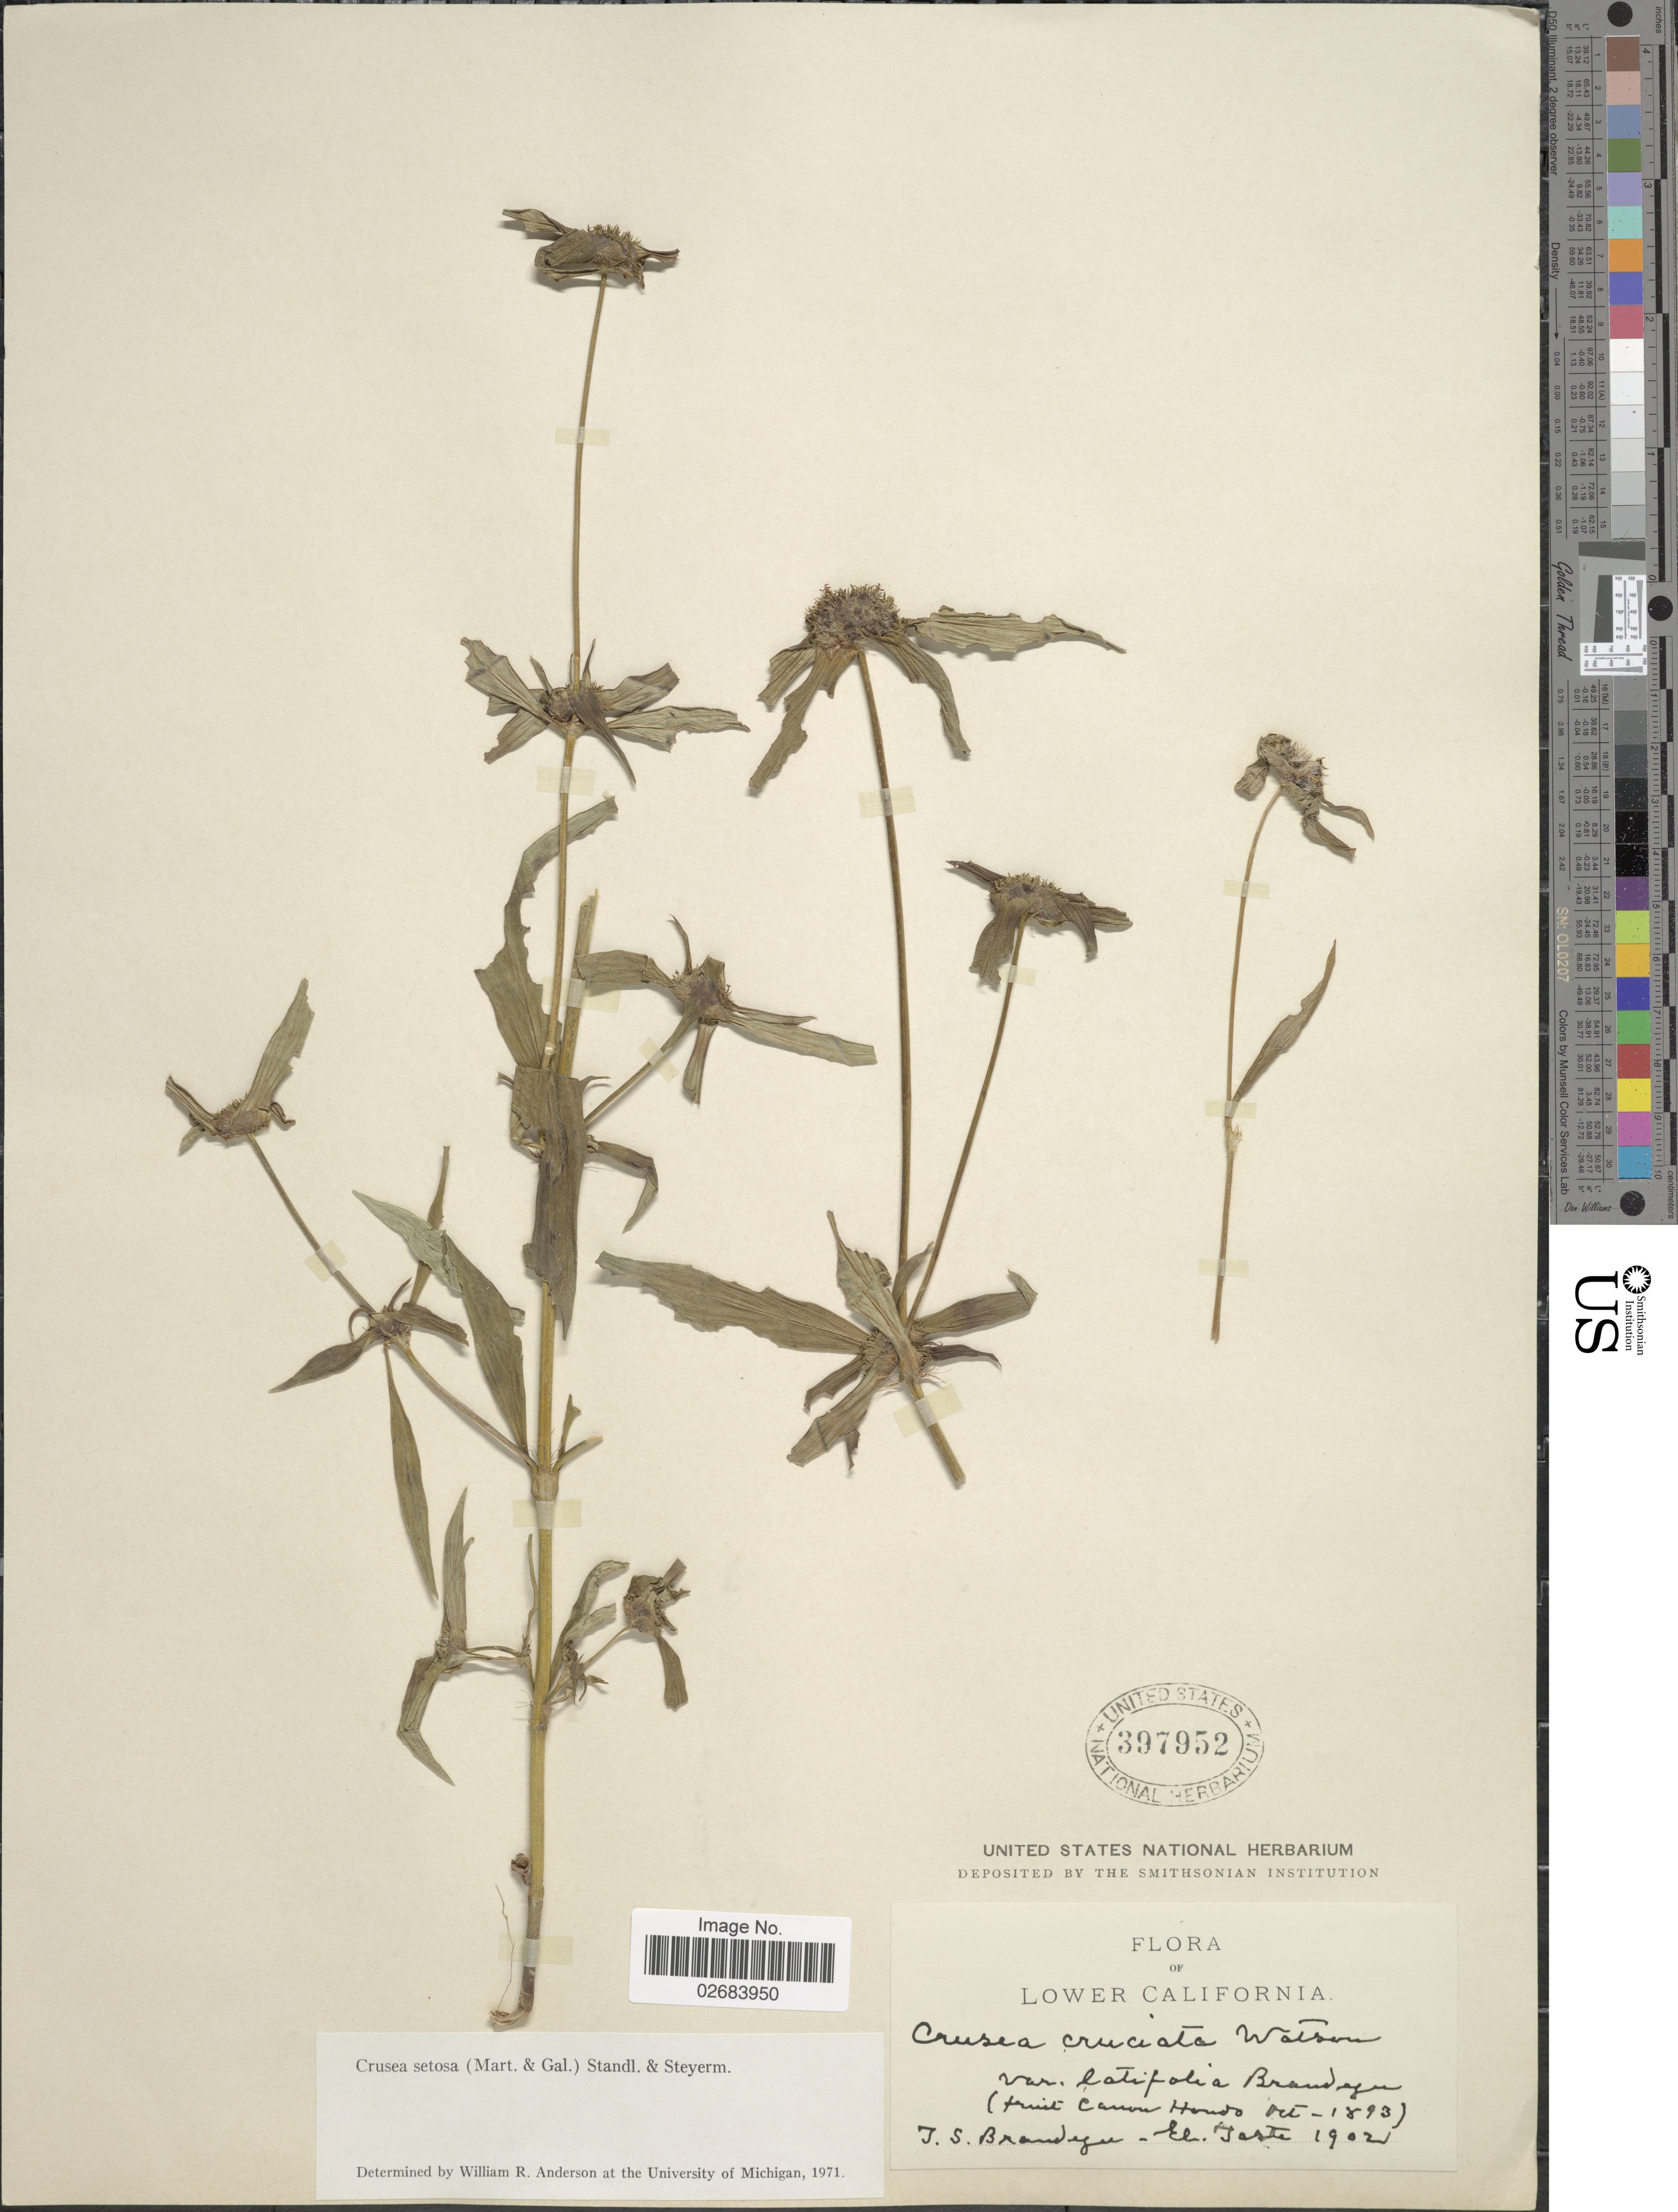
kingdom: Plantae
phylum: Tracheophyta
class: Magnoliopsida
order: Gentianales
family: Rubiaceae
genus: Crusea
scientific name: Crusea setosa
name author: (M. Martens & Galeotti) Standl. & Steyerm.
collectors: J. S. Brandegee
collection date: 1893-10/1902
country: Mexico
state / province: Baja California Norte / Baja California Sur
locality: Lower California, (fruit canon Hondo), El Tarte.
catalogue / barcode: US 397952